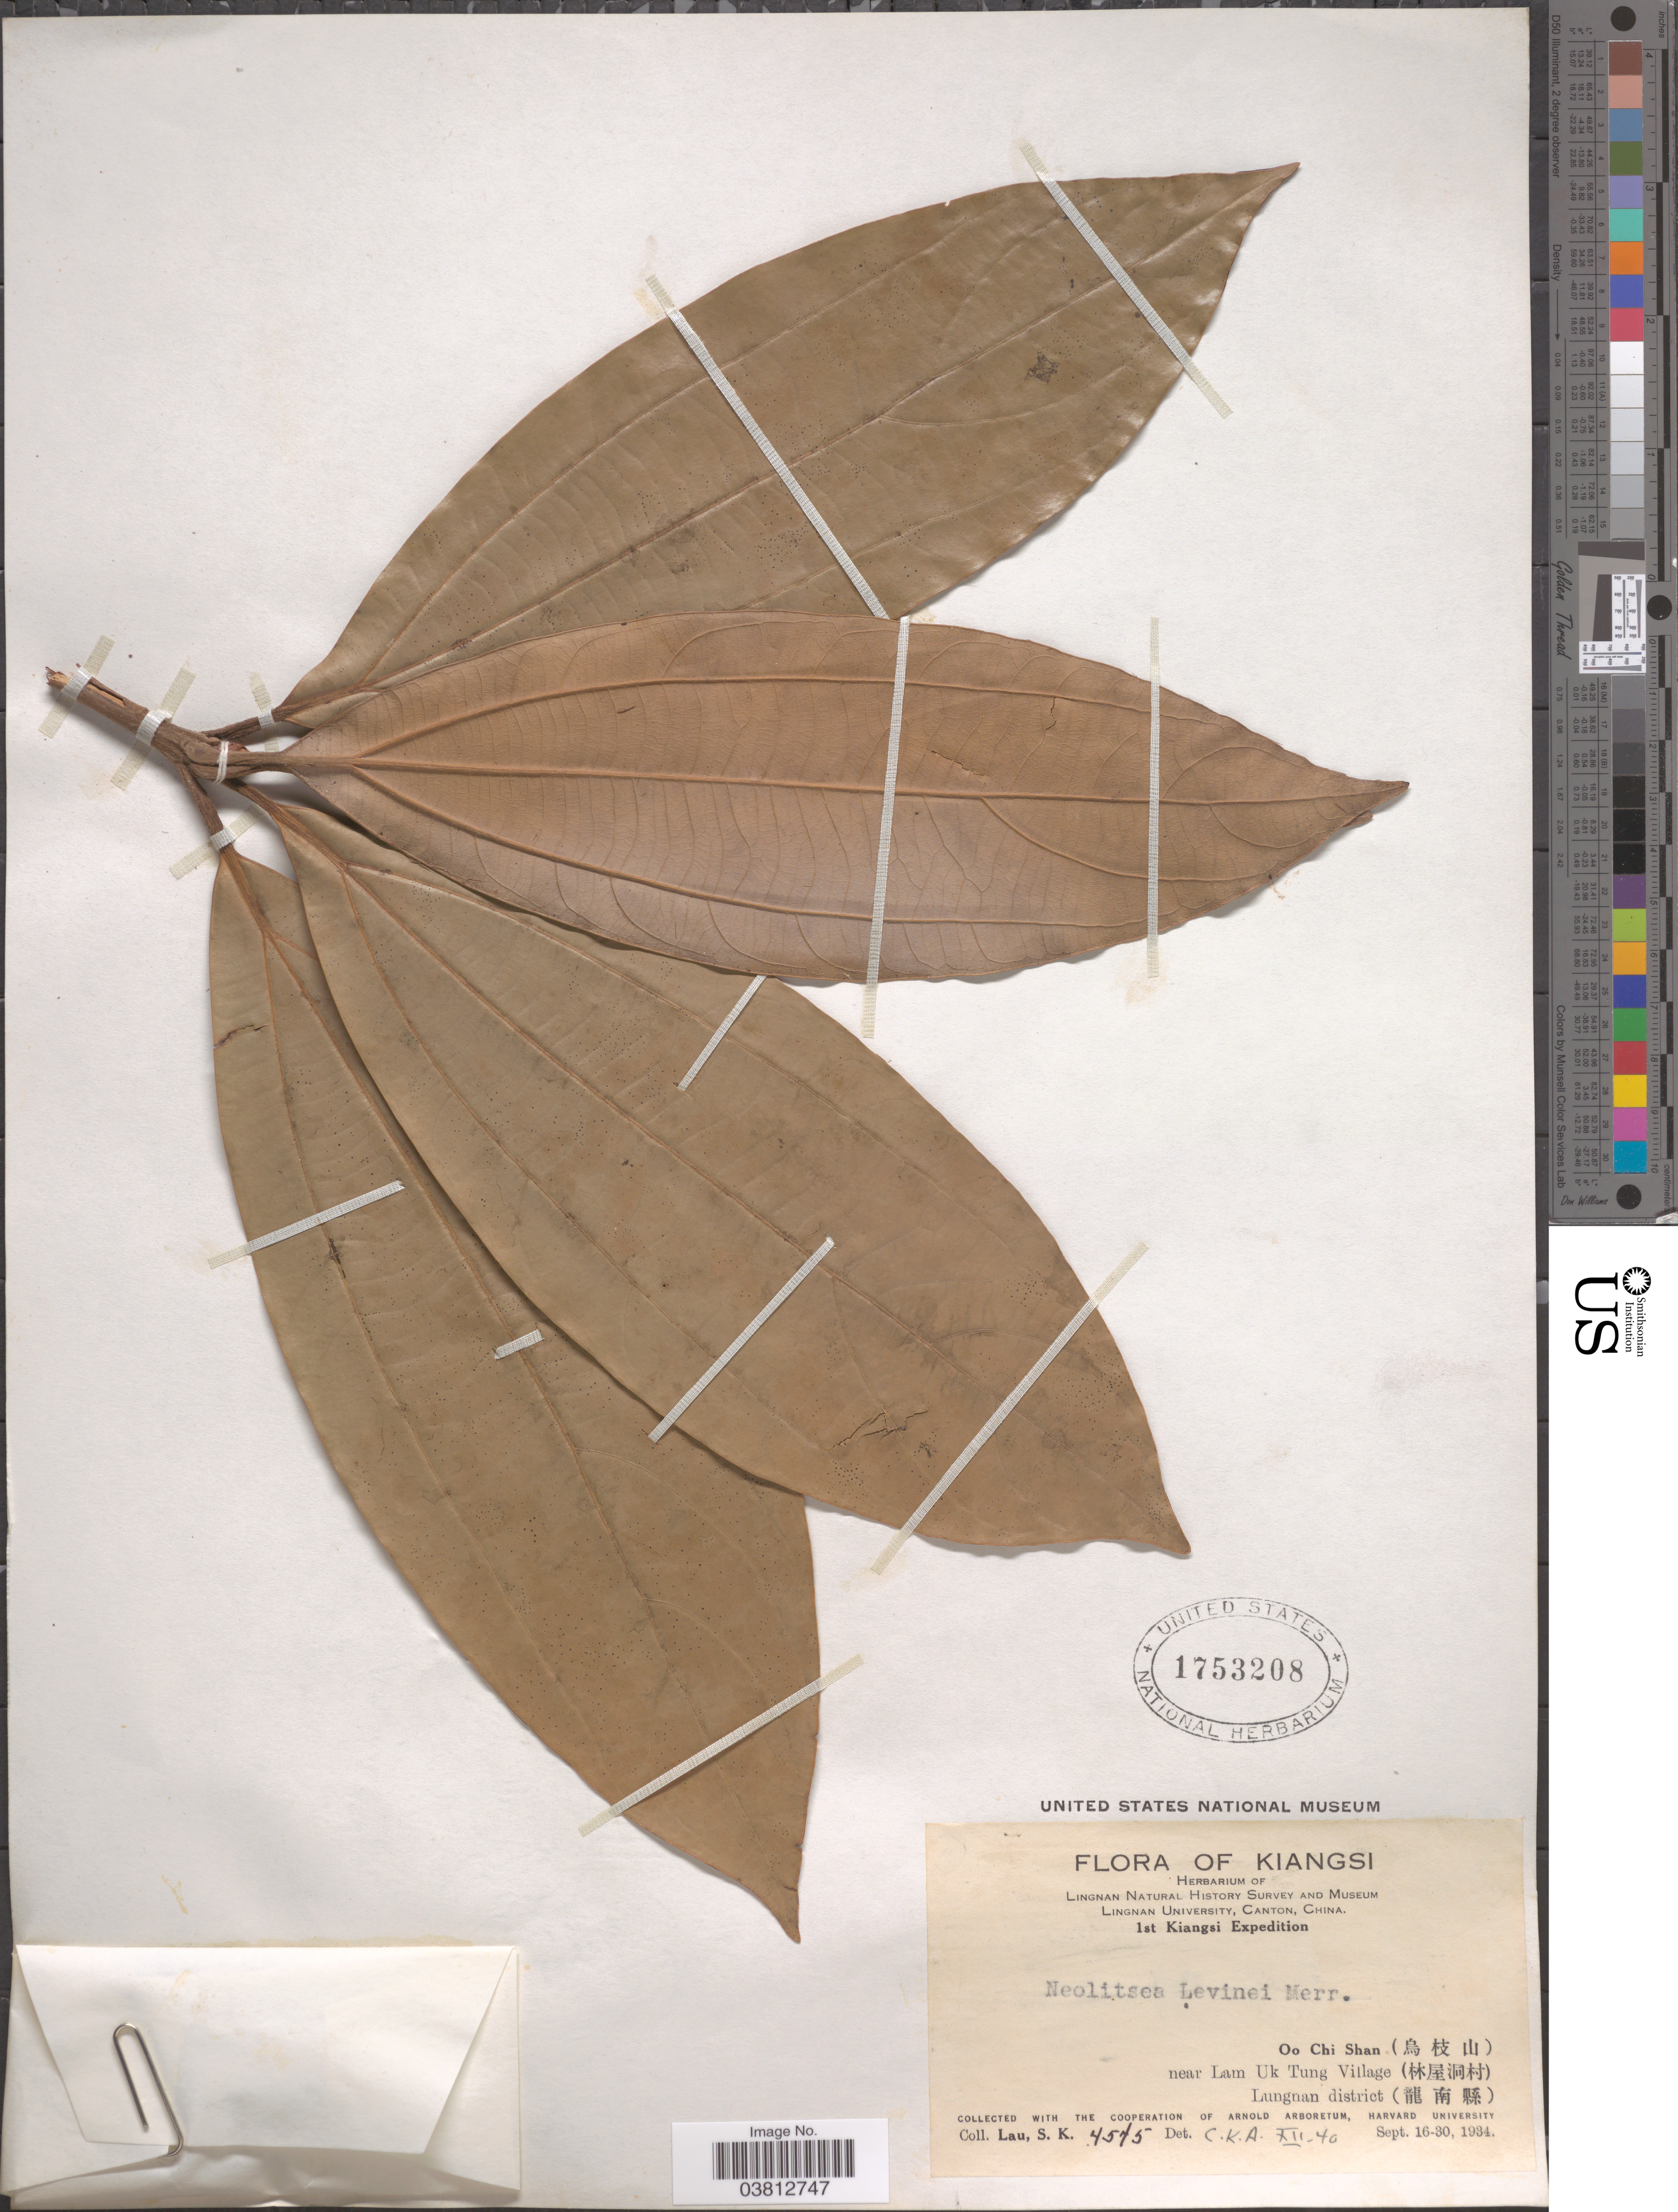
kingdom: Plantae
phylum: Tracheophyta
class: Magnoliopsida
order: Laurales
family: Lauraceae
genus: Neolitsea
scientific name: Neolitsea levinei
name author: Merr.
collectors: S. K. Lau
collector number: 4575*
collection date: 1934-09-16/1934-09-30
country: China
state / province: Jiangxi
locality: Kiangsi. Oo Chi Shan (X) near Lam Uk Tung Village (X) Lungnan district (X).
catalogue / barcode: US 1753208